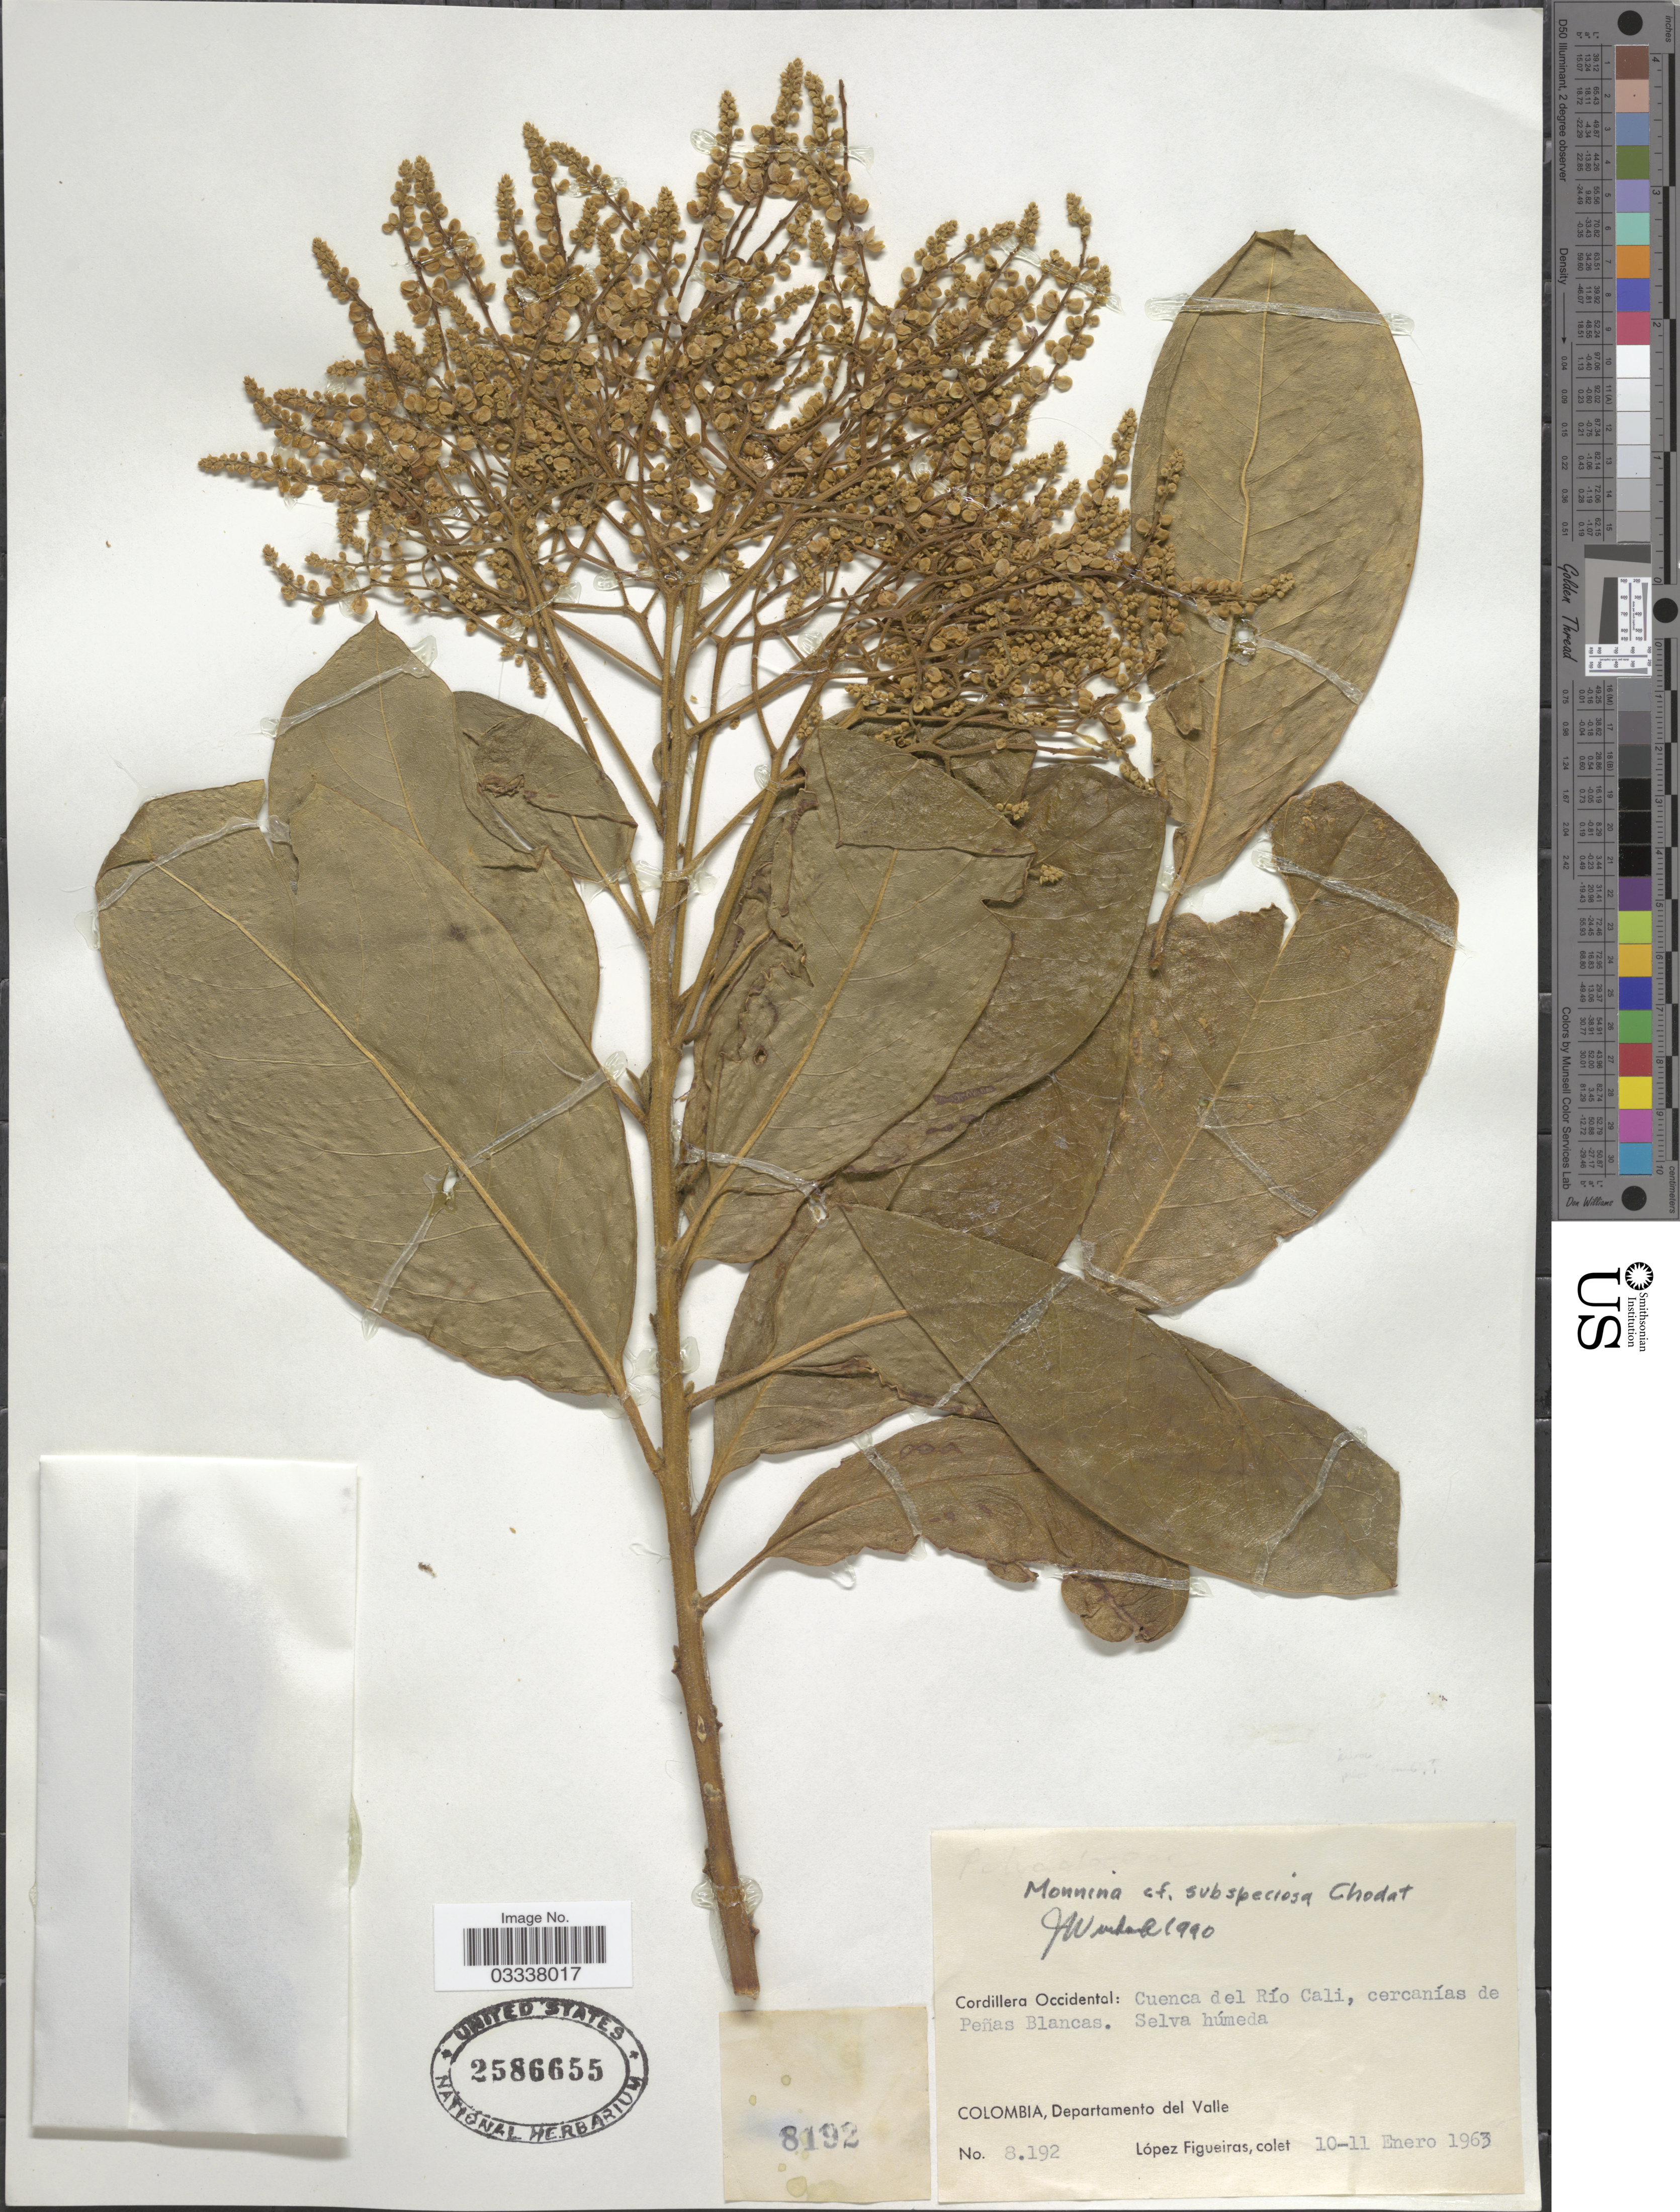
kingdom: Plantae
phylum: Tracheophyta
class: Magnoliopsida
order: Fabales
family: Polygalaceae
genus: Monnina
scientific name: Monnina subspeciosa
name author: Chodat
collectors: M. López Figueiras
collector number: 8192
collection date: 1963-01-10/1963-01-11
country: Colombia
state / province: Valle del Cauca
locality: Cordillera Occidental: Cuenca del Río Cali, cercanías de Peñas Blancas, Departamento del Valle.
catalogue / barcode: US 2586655